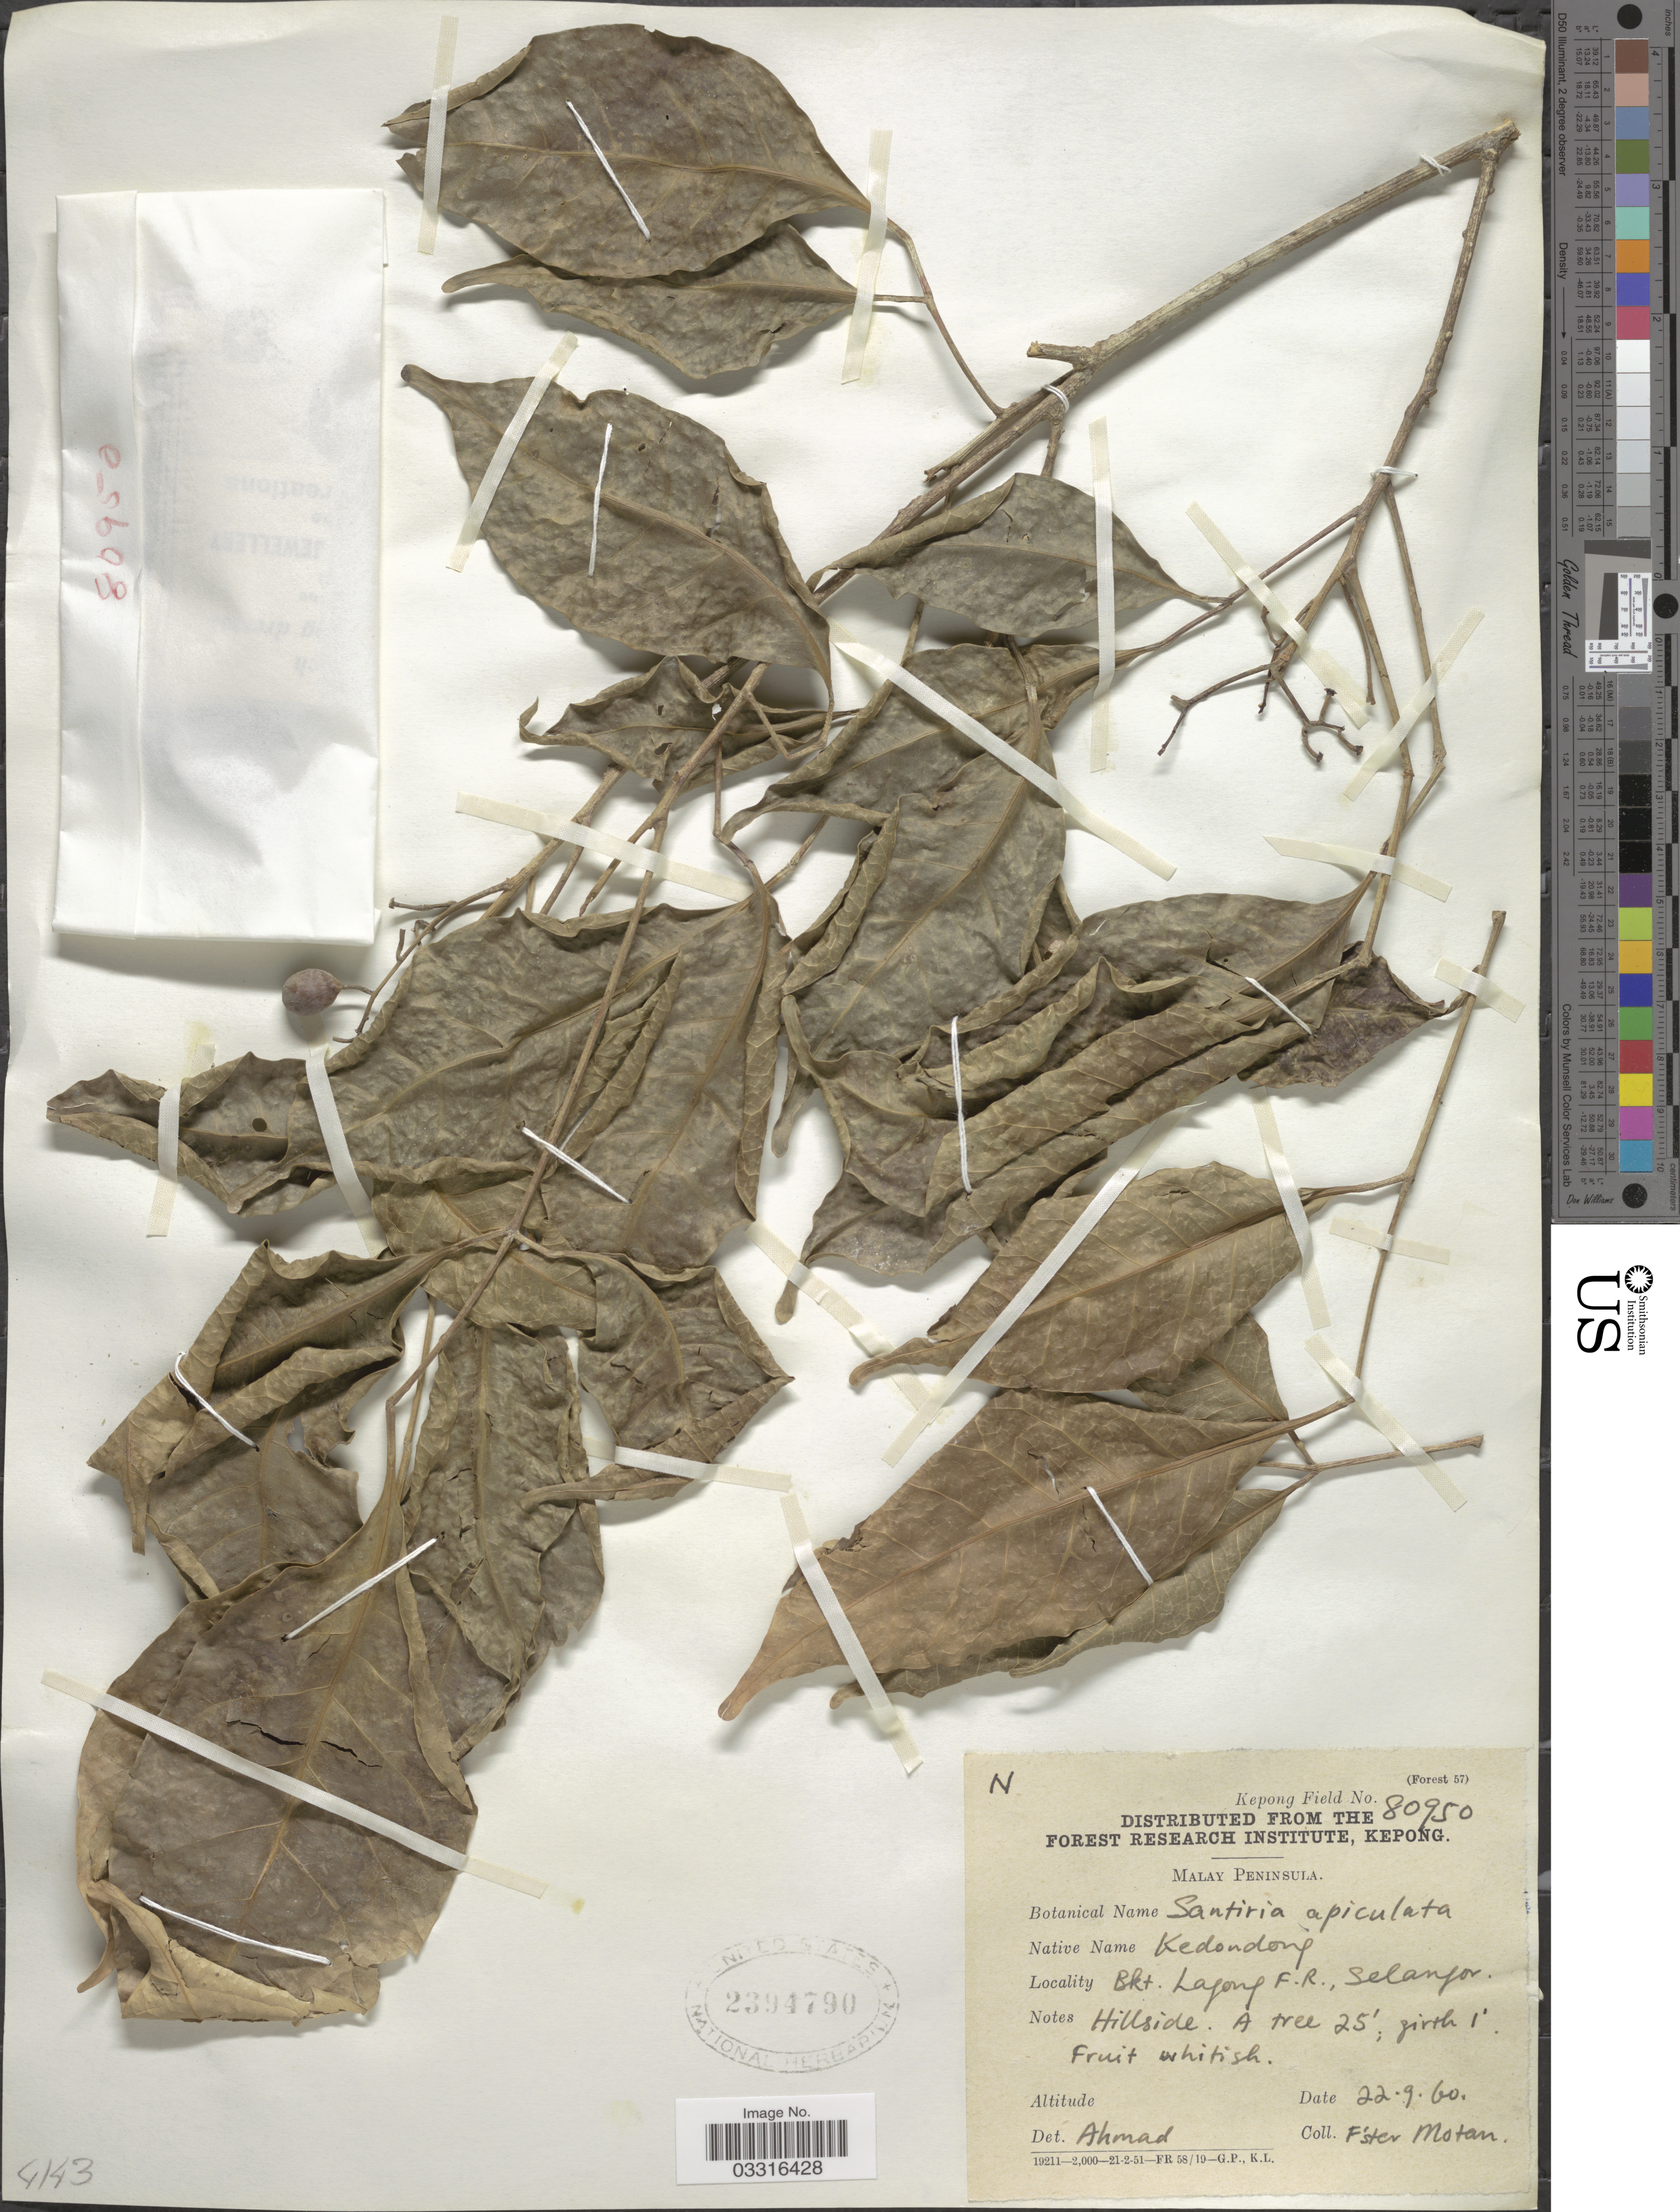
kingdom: Plantae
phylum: Tracheophyta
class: Magnoliopsida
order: Sapindales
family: Burseraceae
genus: Santiria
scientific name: Santiria apiculata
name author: A.W. Benn.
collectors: F. Motan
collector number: Kepong Field 80950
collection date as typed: Transcribed d/m/y: 22/9/60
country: Malaysia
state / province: Selangor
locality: Malay Peninsula. Bkt. Lagong F.R., Selangor.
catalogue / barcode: US 2394790